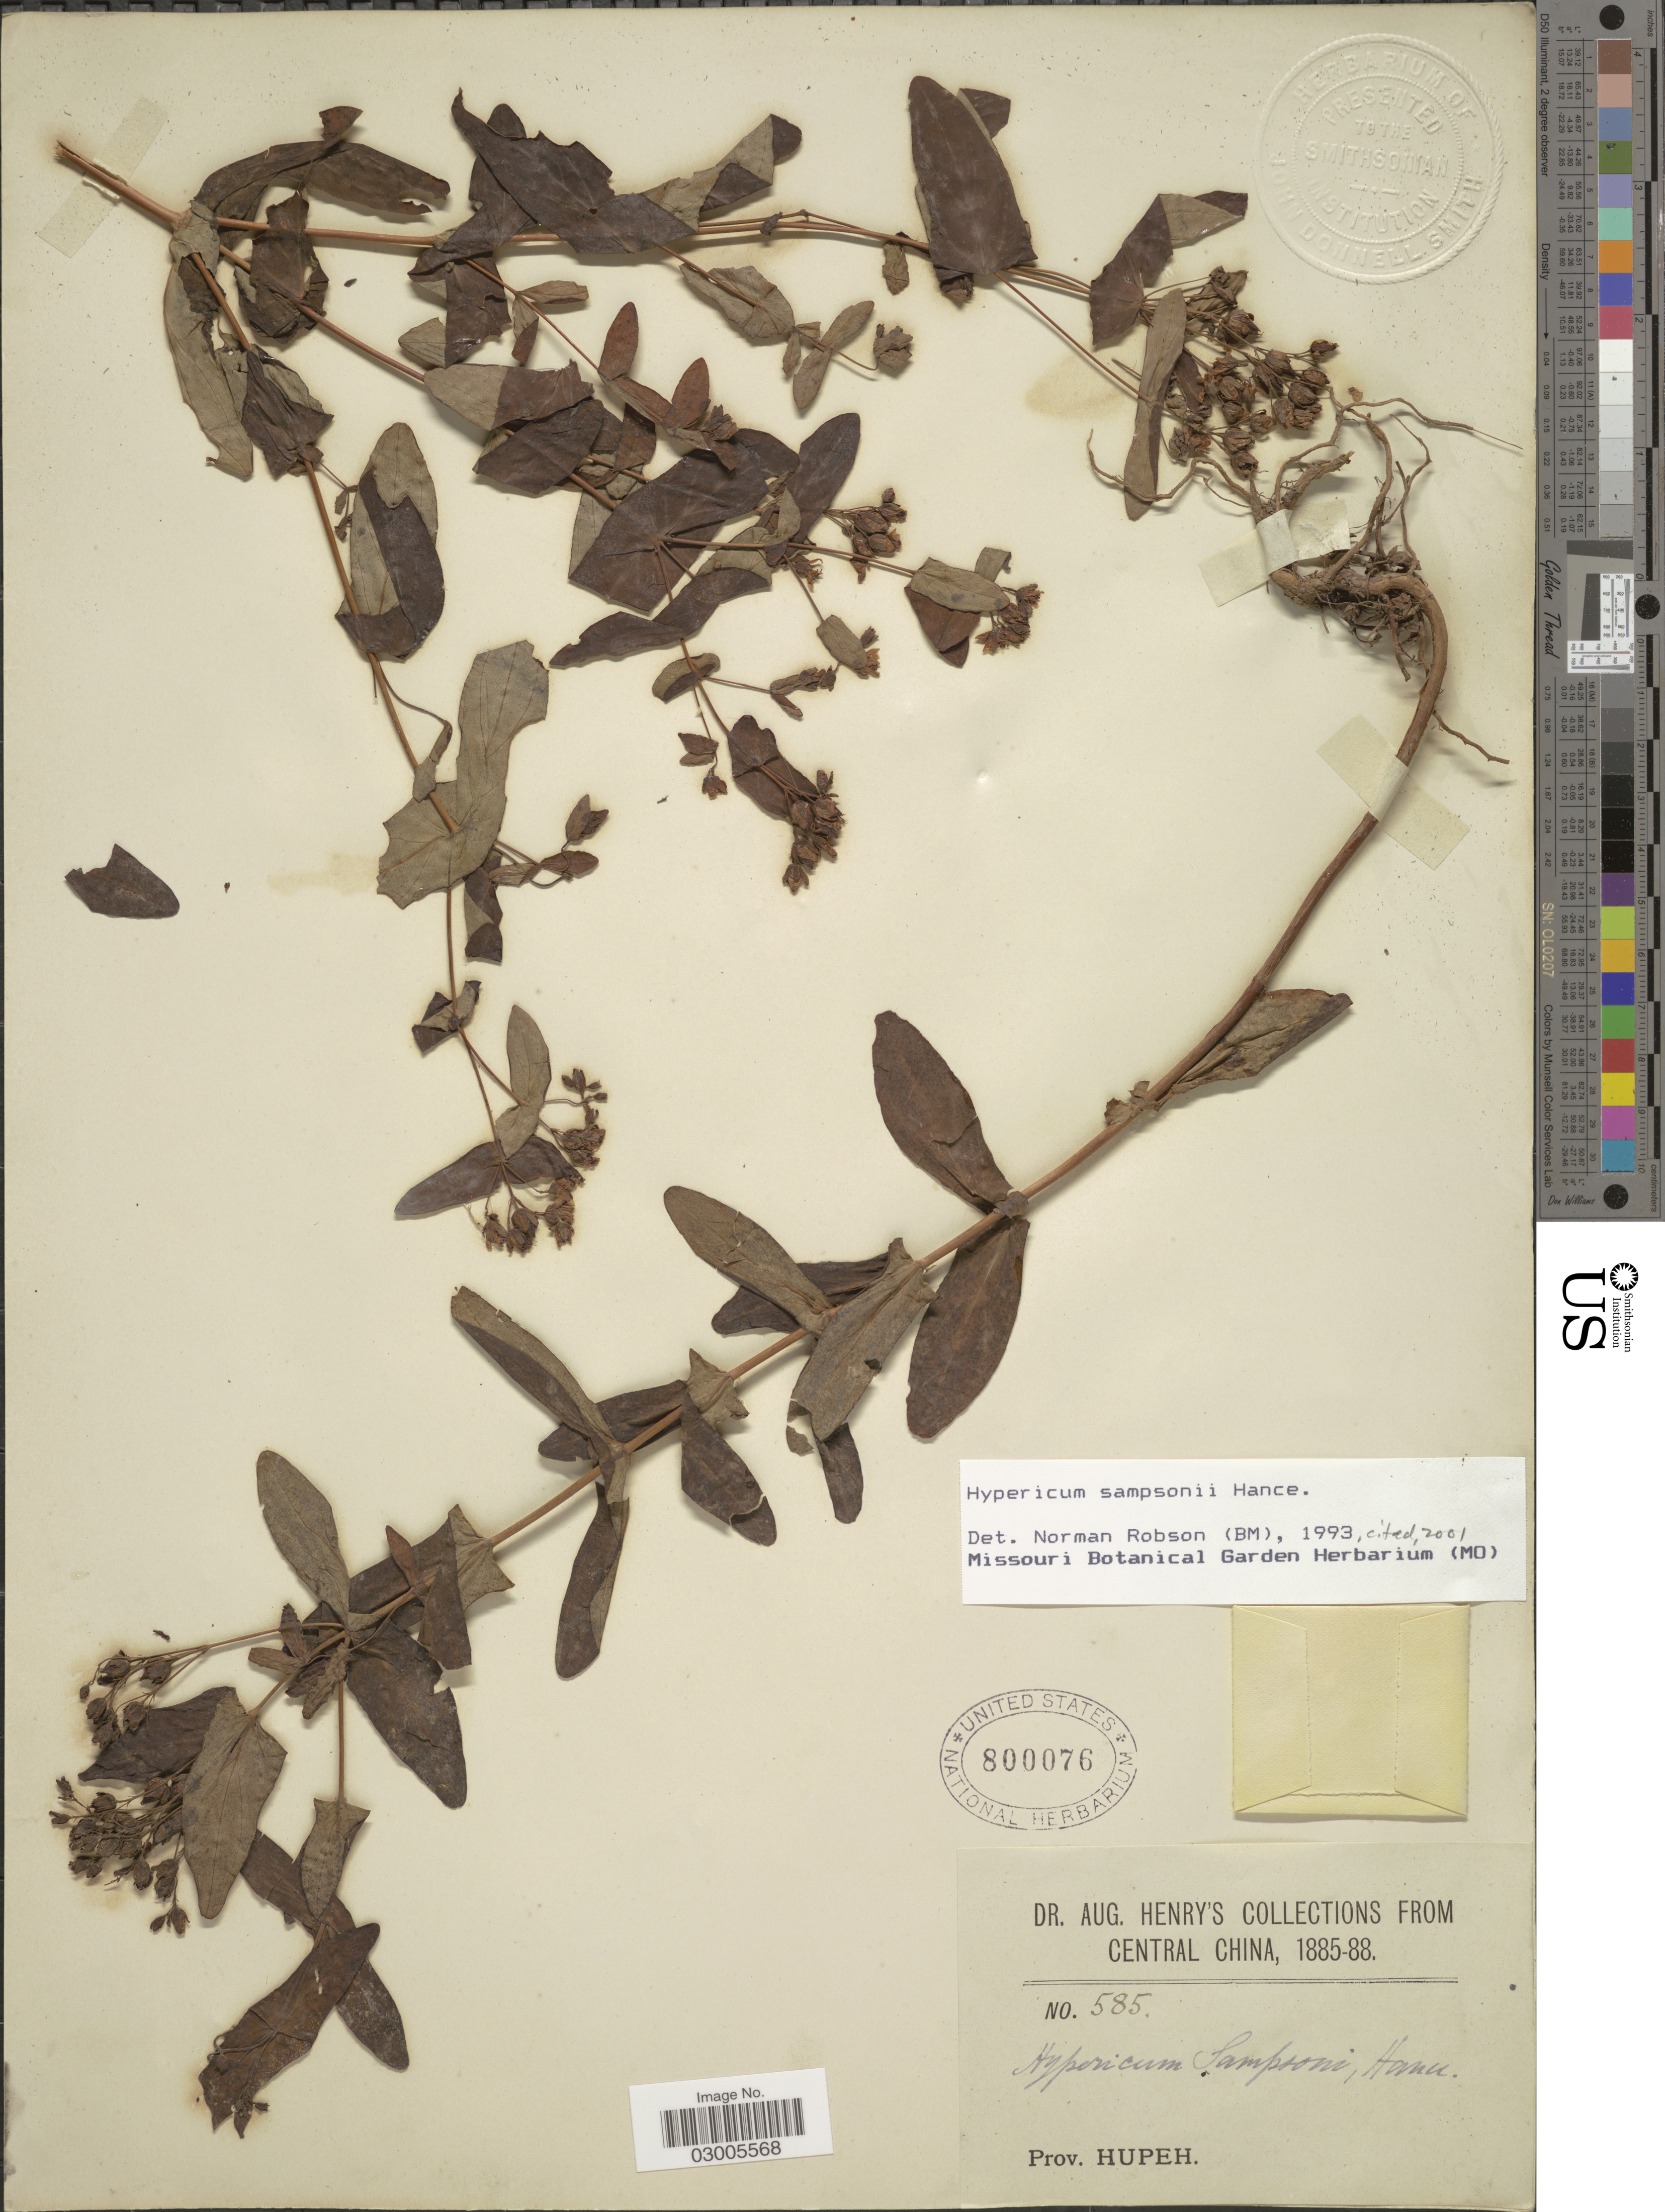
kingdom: Plantae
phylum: Tracheophyta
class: Magnoliopsida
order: Malpighiales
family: Hypericaceae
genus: Hypericum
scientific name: Hypericum sampsonii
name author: Hance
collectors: A. Henry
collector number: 585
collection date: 1885/1888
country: China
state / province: Hubei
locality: Central China. Prov. Hupeh.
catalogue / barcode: US 800076